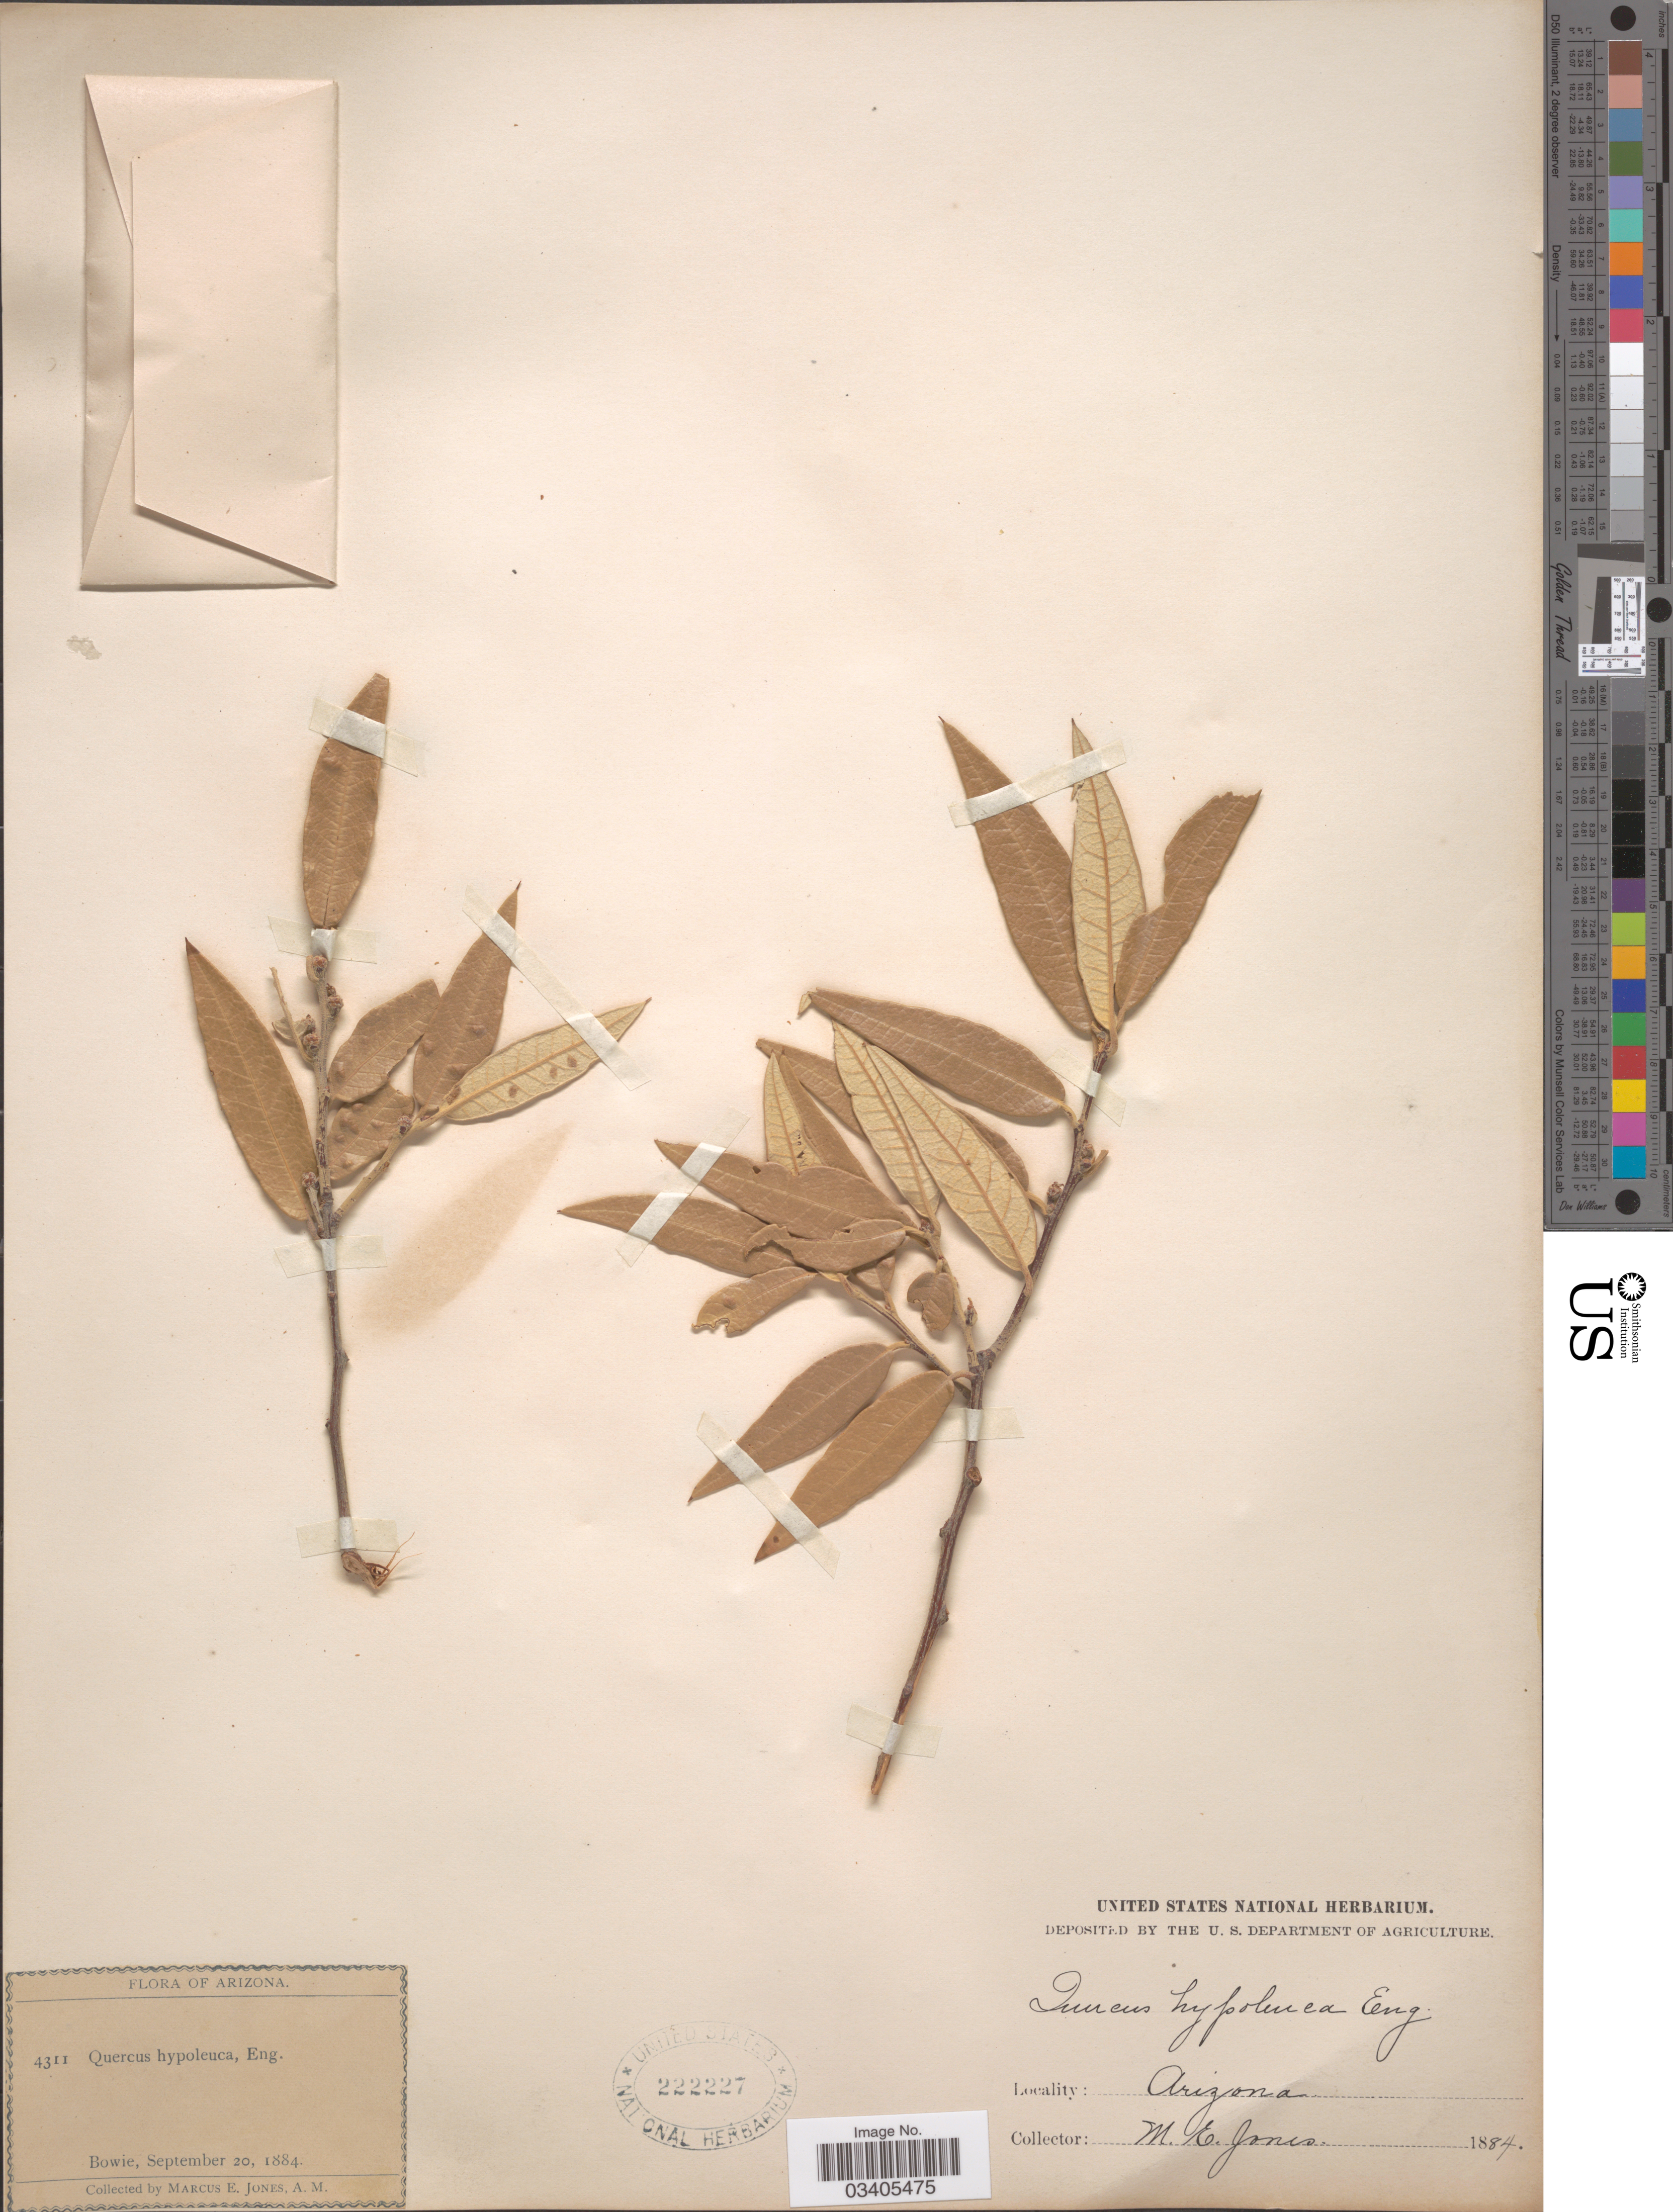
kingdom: Plantae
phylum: Tracheophyta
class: Magnoliopsida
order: Fagales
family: Fagaceae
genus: Quercus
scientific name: Quercus hypoleucoides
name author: A. Camus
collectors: M. E. Jones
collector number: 4311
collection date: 1884-09-20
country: United States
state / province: Arizona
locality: Bowie.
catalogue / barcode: US 222227